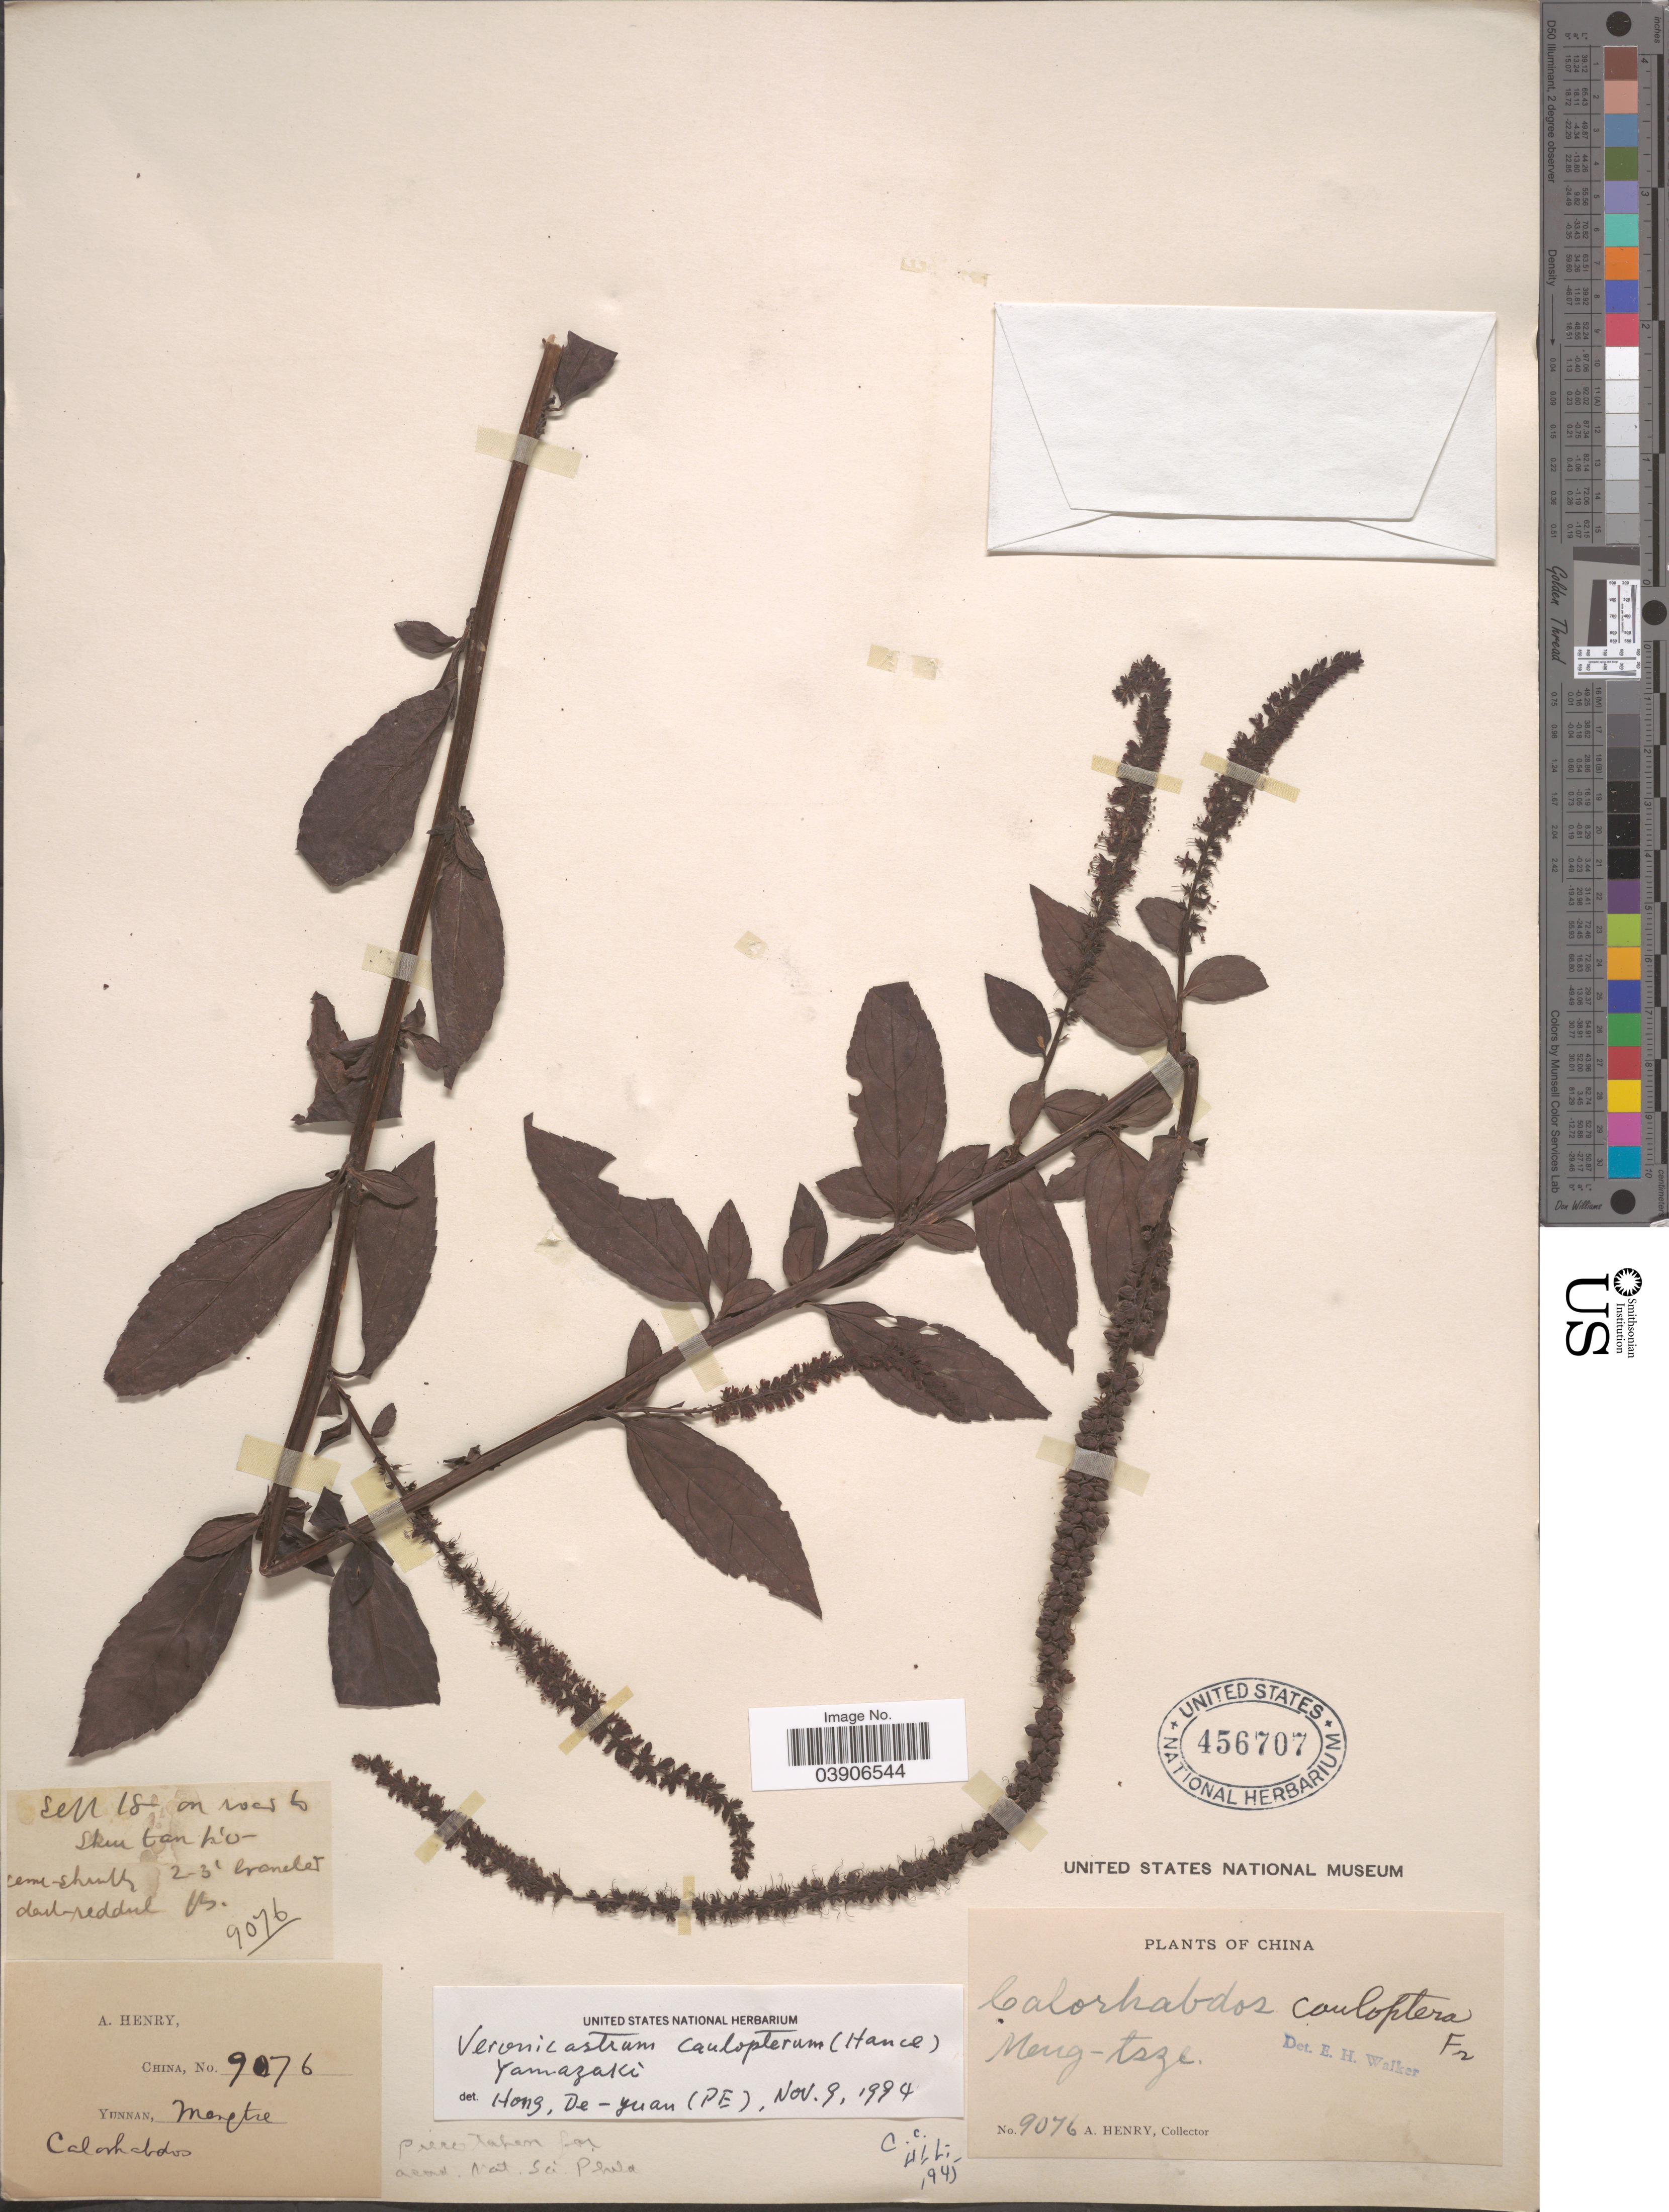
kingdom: Plantae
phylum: Tracheophyta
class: Magnoliopsida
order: Lamiales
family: Plantaginaceae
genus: Calorhabdos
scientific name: Calorhabdos cauloptera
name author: Hance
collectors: A. Henry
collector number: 9076*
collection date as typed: Transcribed d/m/y: /9/18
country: China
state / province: Yunnan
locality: Shu tan h'o [interpreted]. Meng-tsze.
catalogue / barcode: US 456707